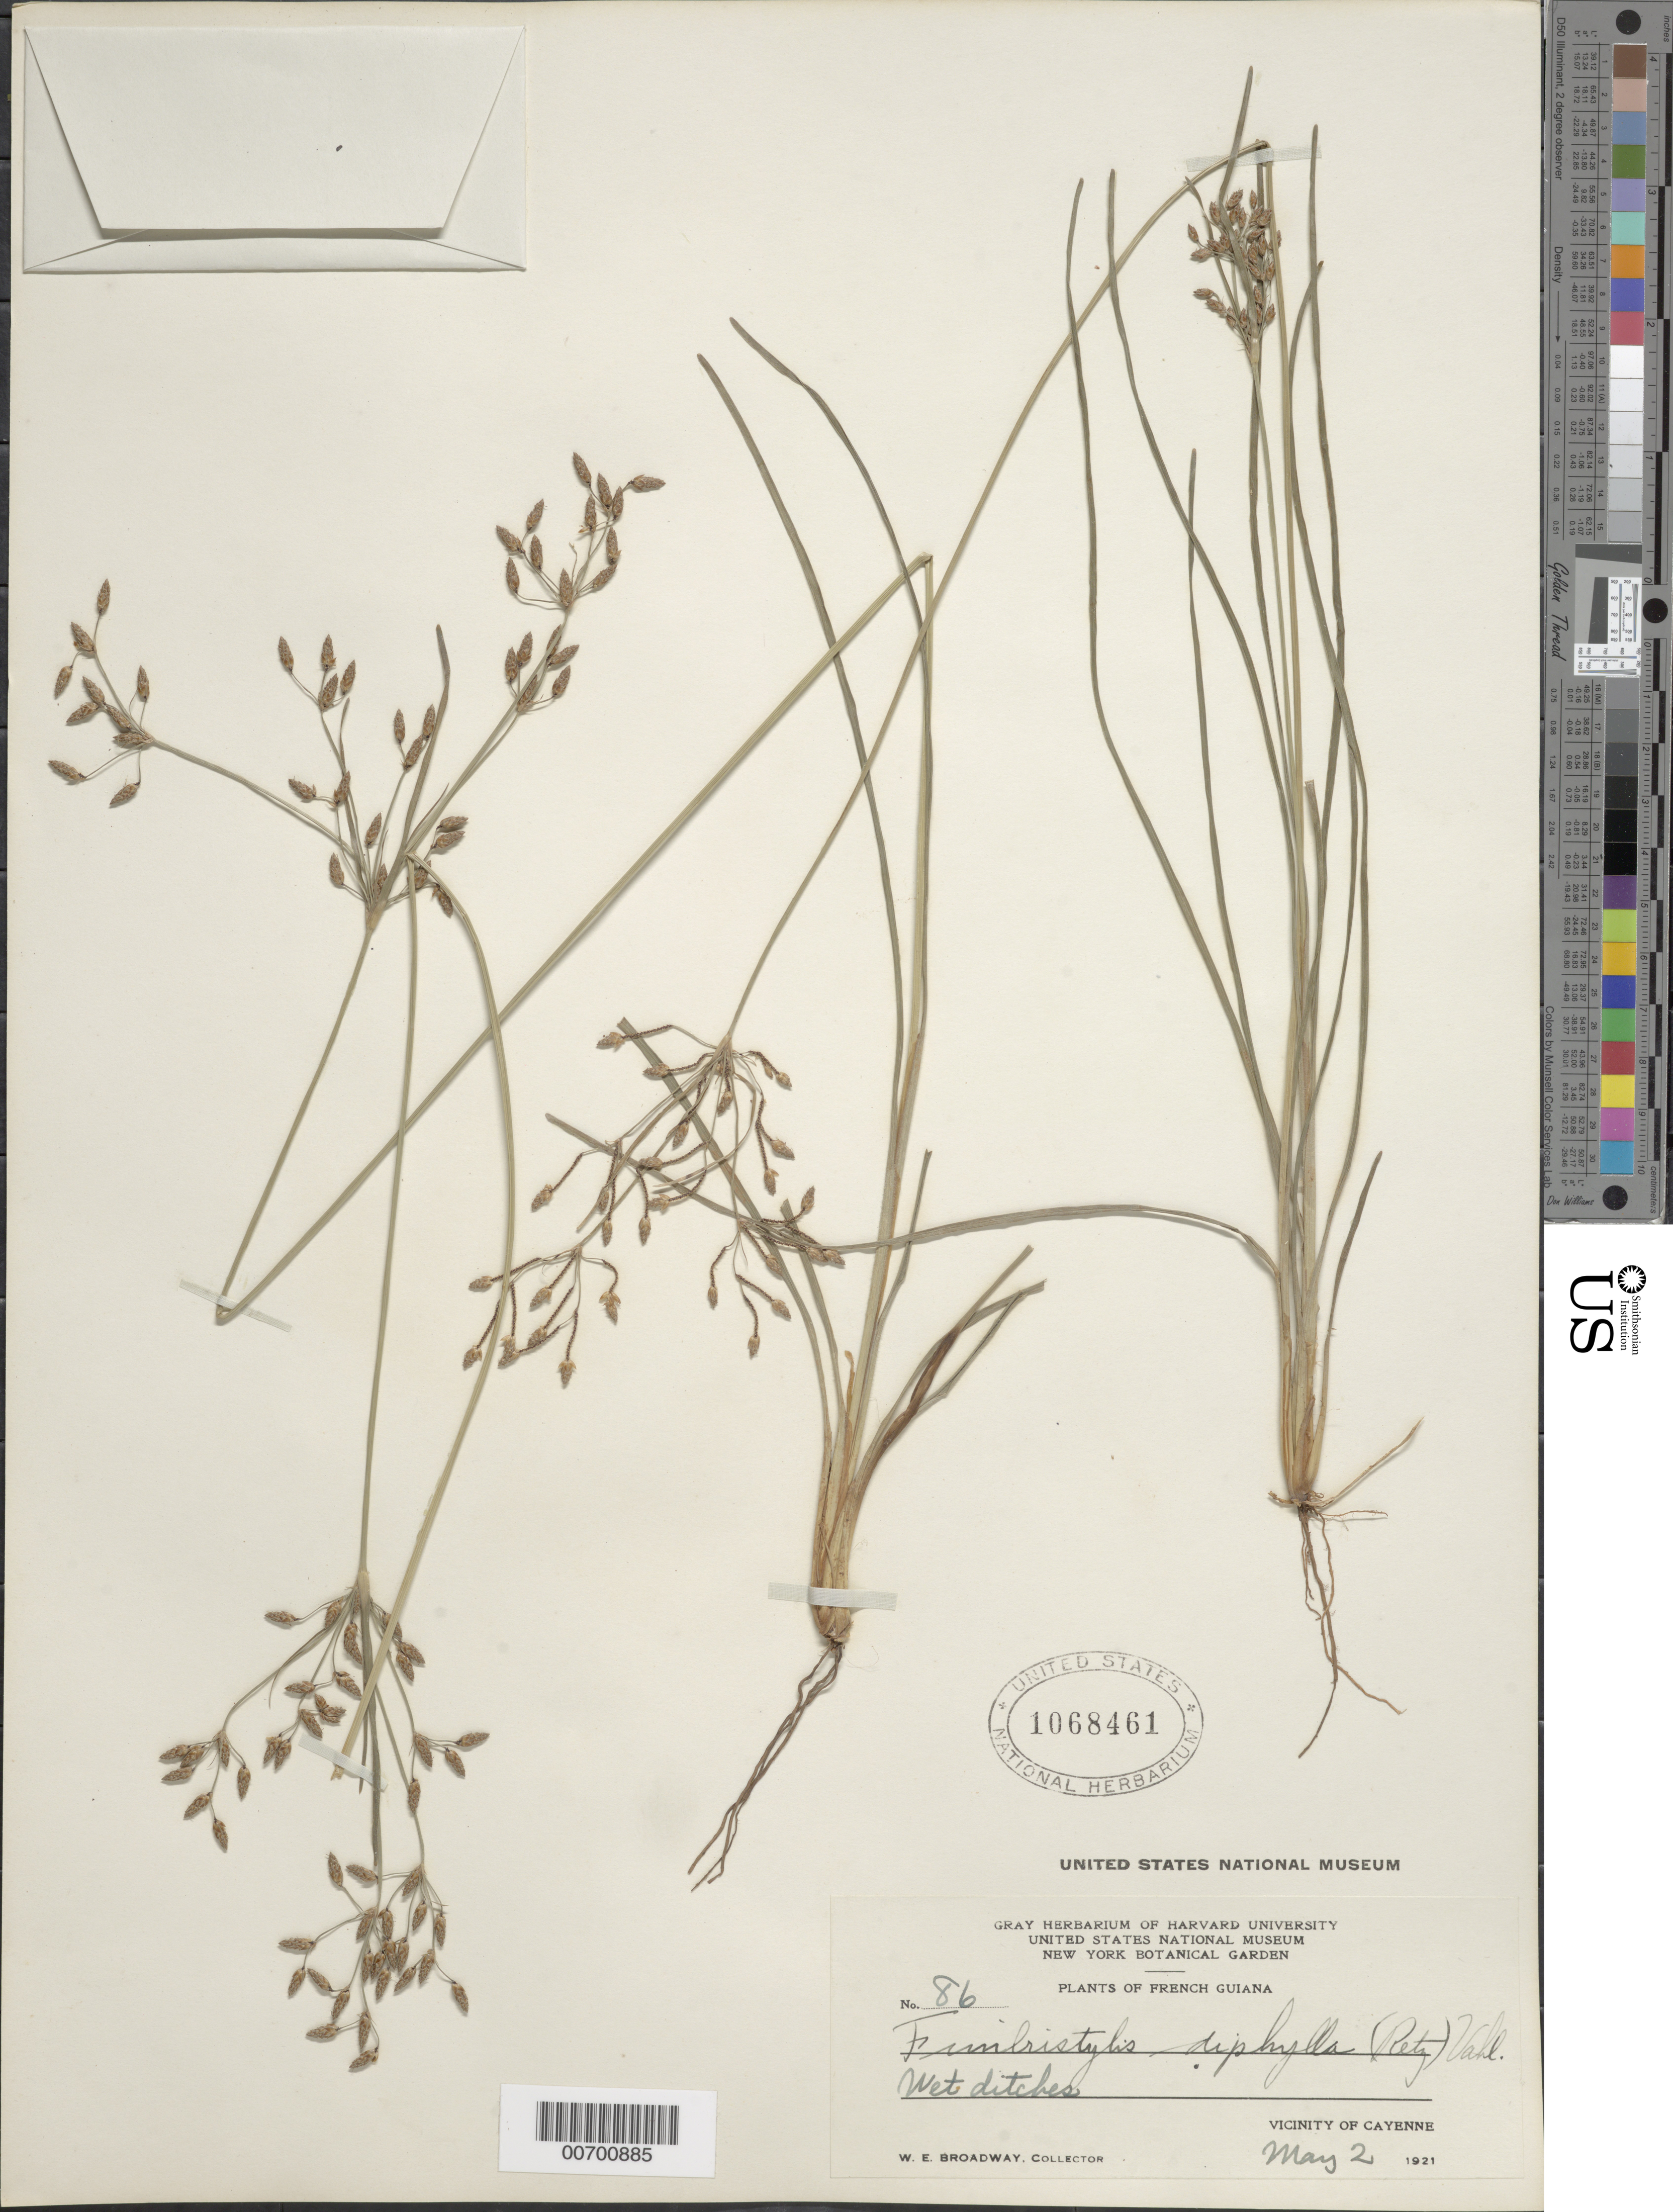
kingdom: Plantae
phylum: Tracheophyta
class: Liliopsida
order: Poales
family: Cyperaceae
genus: Fimbristylis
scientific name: Fimbristylis annua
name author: (All.) Roem. & Schult.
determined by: Strong, Mark T., (BOT), Smithsonian Institution - National Museum of Natural History (UNITED STATES)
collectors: W. E. Broadway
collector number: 86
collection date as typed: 2-May-21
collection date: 1921-05-02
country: French Guiana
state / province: Cayenne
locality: Cayenne, vic.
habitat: Wet ditches;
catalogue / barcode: US 1068461